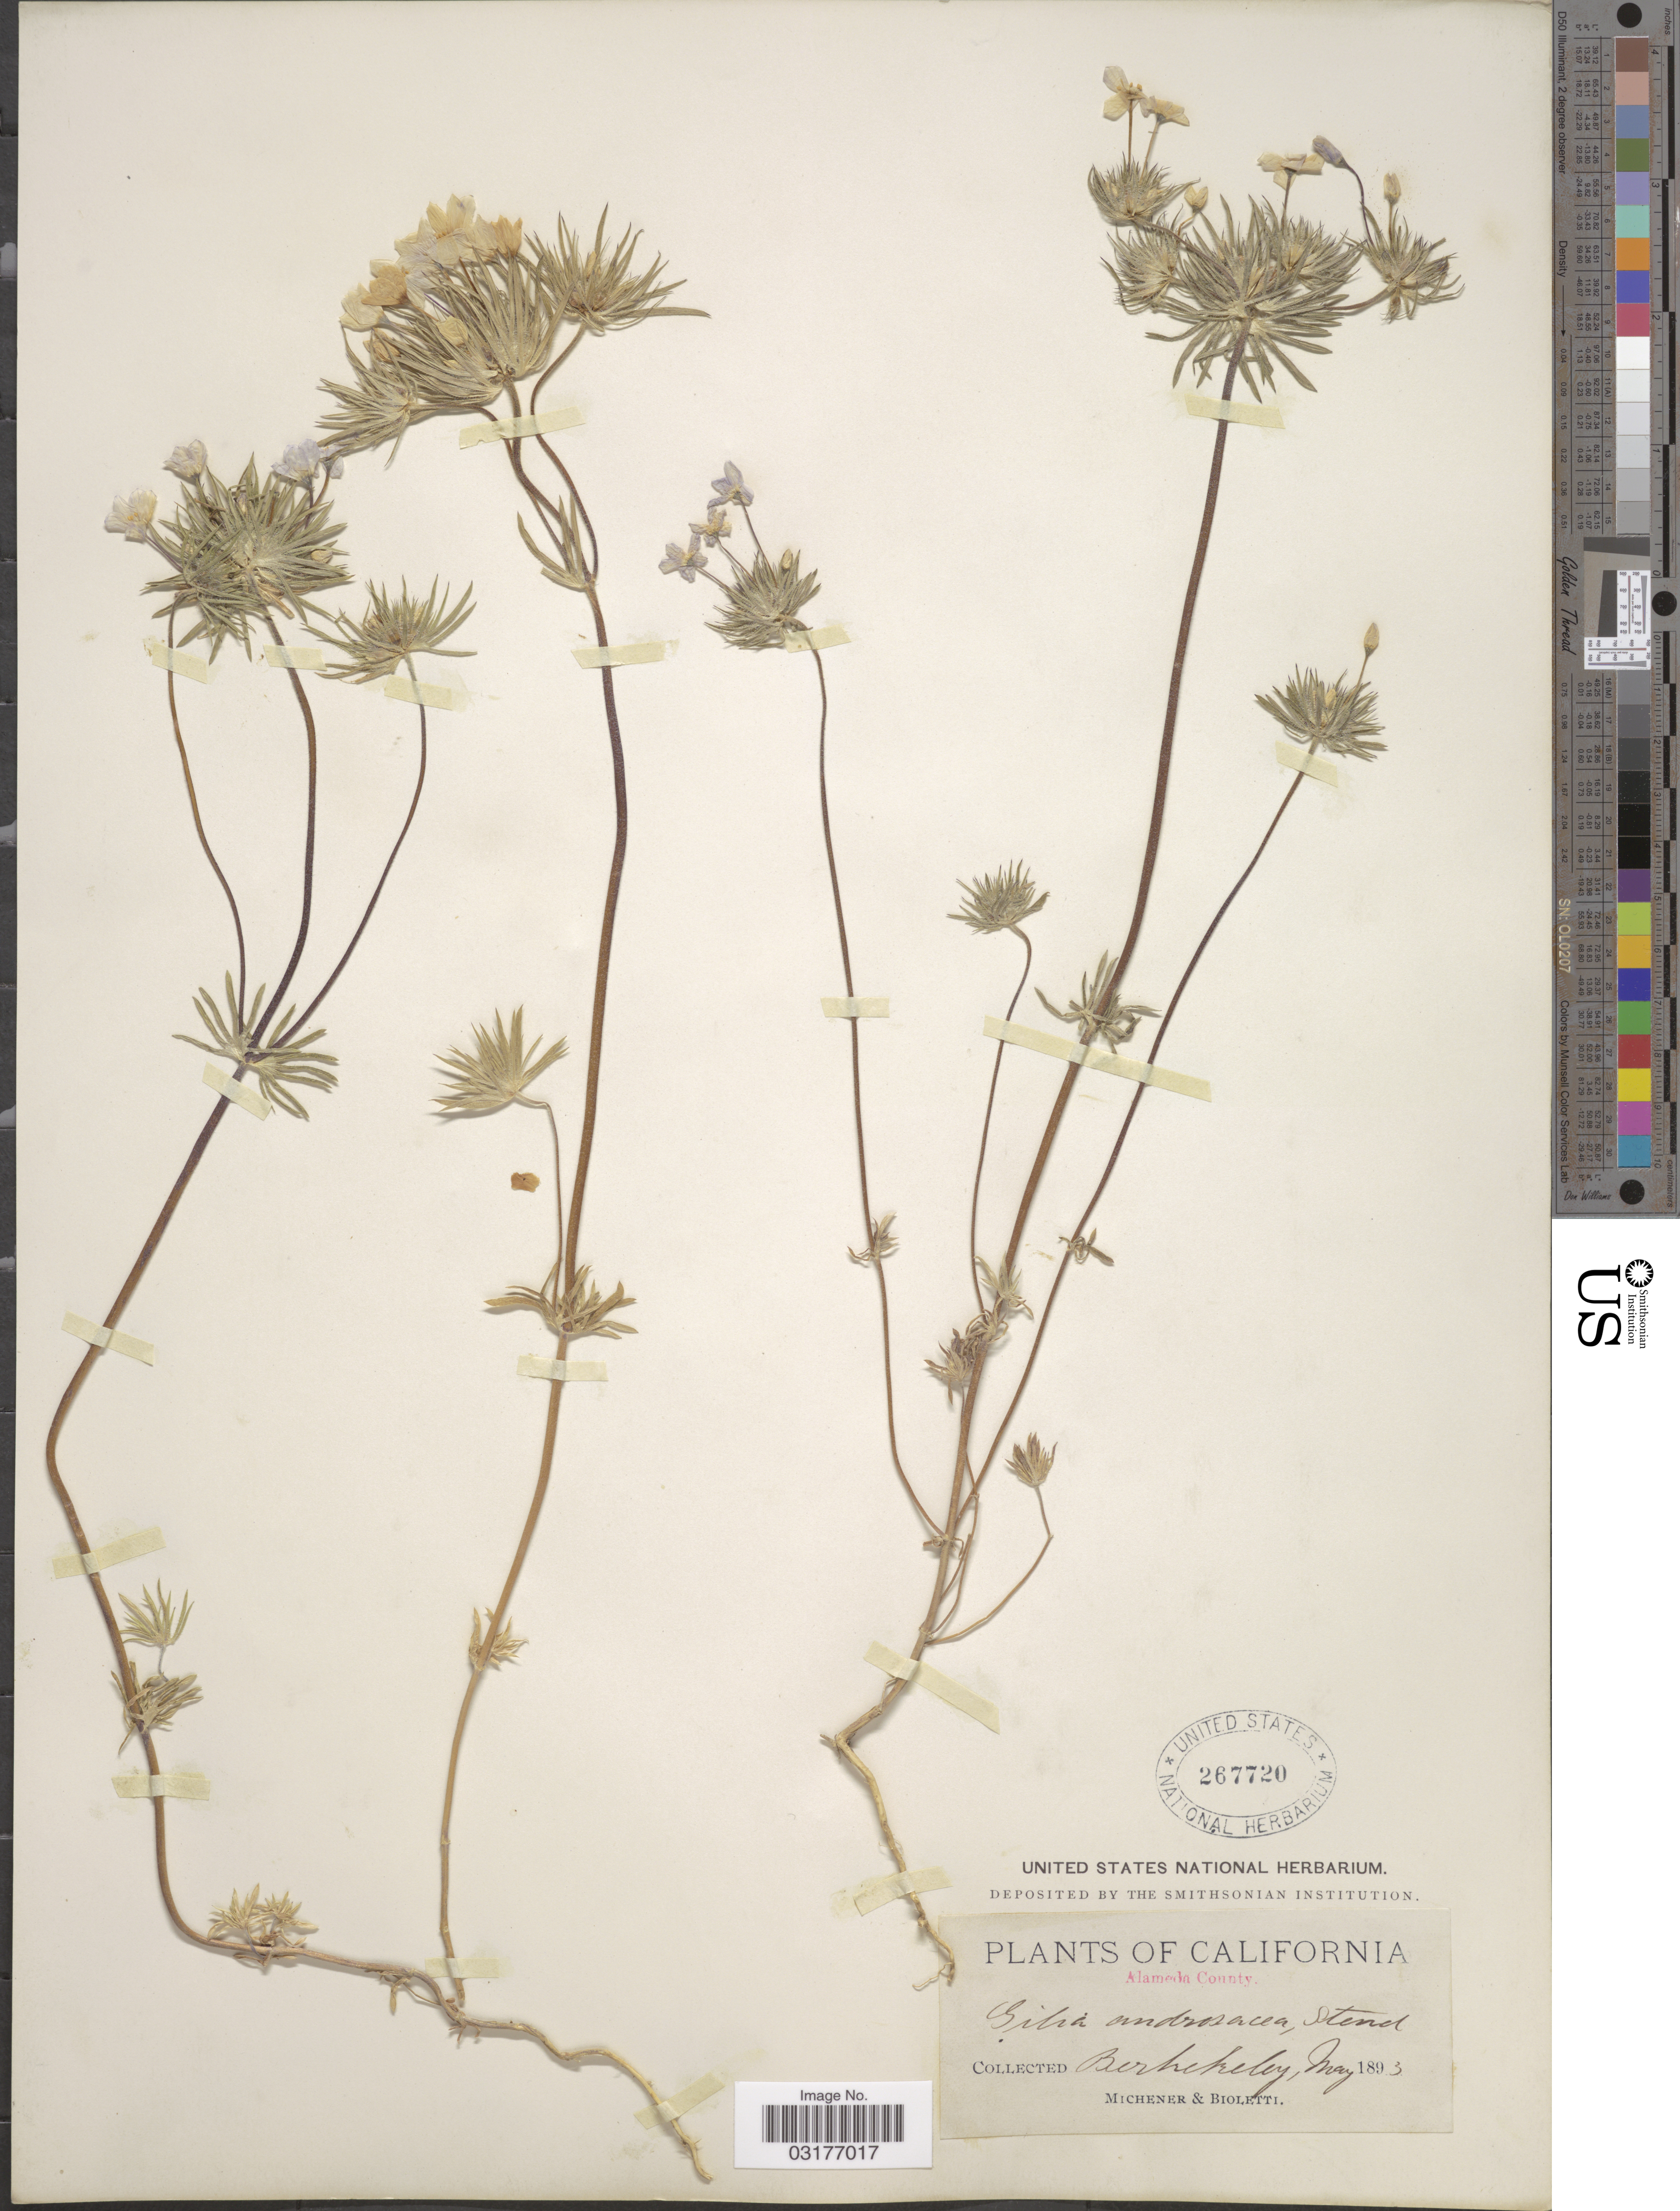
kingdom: Plantae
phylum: Tracheophyta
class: Magnoliopsida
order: Ericales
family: Polemoniaceae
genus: Leptosiphon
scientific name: Leptosiphon androsaceus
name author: Benth.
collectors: -. Michener & -- Bioletti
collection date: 1893-05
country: United States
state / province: California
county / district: Alameda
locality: Alameda County. Berkeley.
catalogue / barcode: US 267720